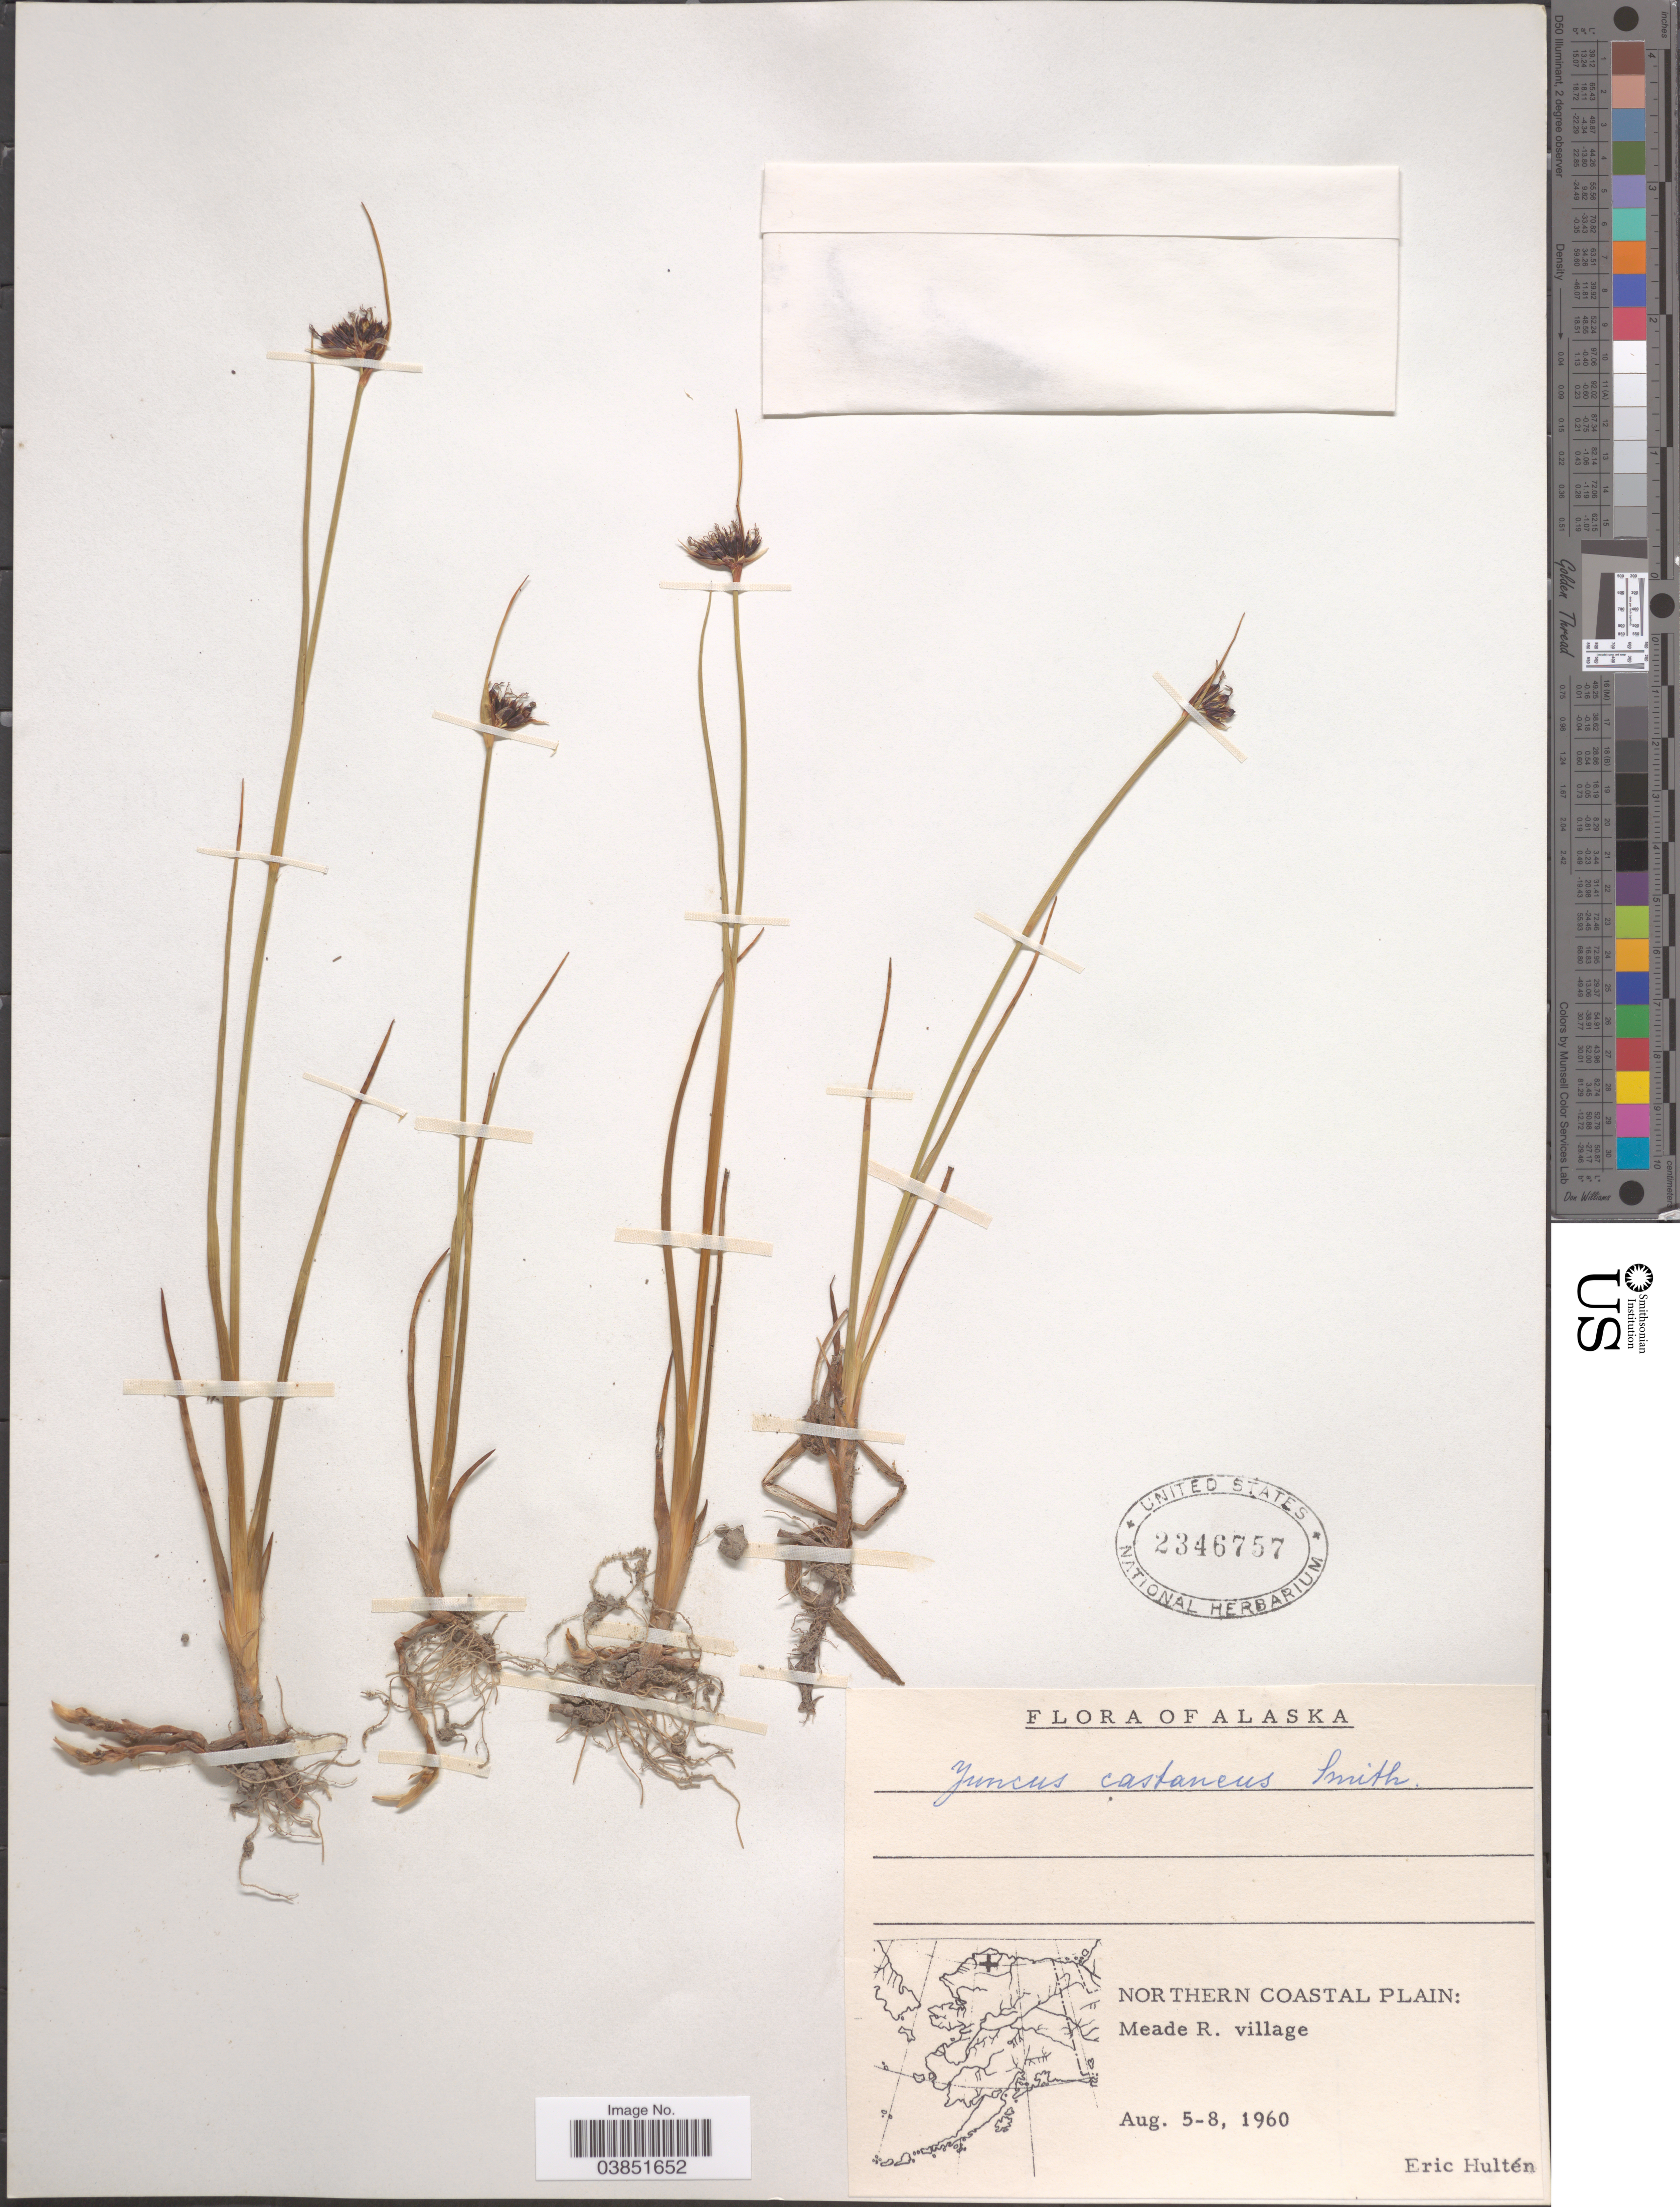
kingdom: Plantae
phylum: Tracheophyta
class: Liliopsida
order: Poales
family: Juncaceae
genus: Juncus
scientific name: Juncus castaneus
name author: Sm.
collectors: E. G. Hultén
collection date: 1960-08-05/1960-08-08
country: United States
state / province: Alaska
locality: Northern Coastal Plain: Meade R. village.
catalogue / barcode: US 2346757